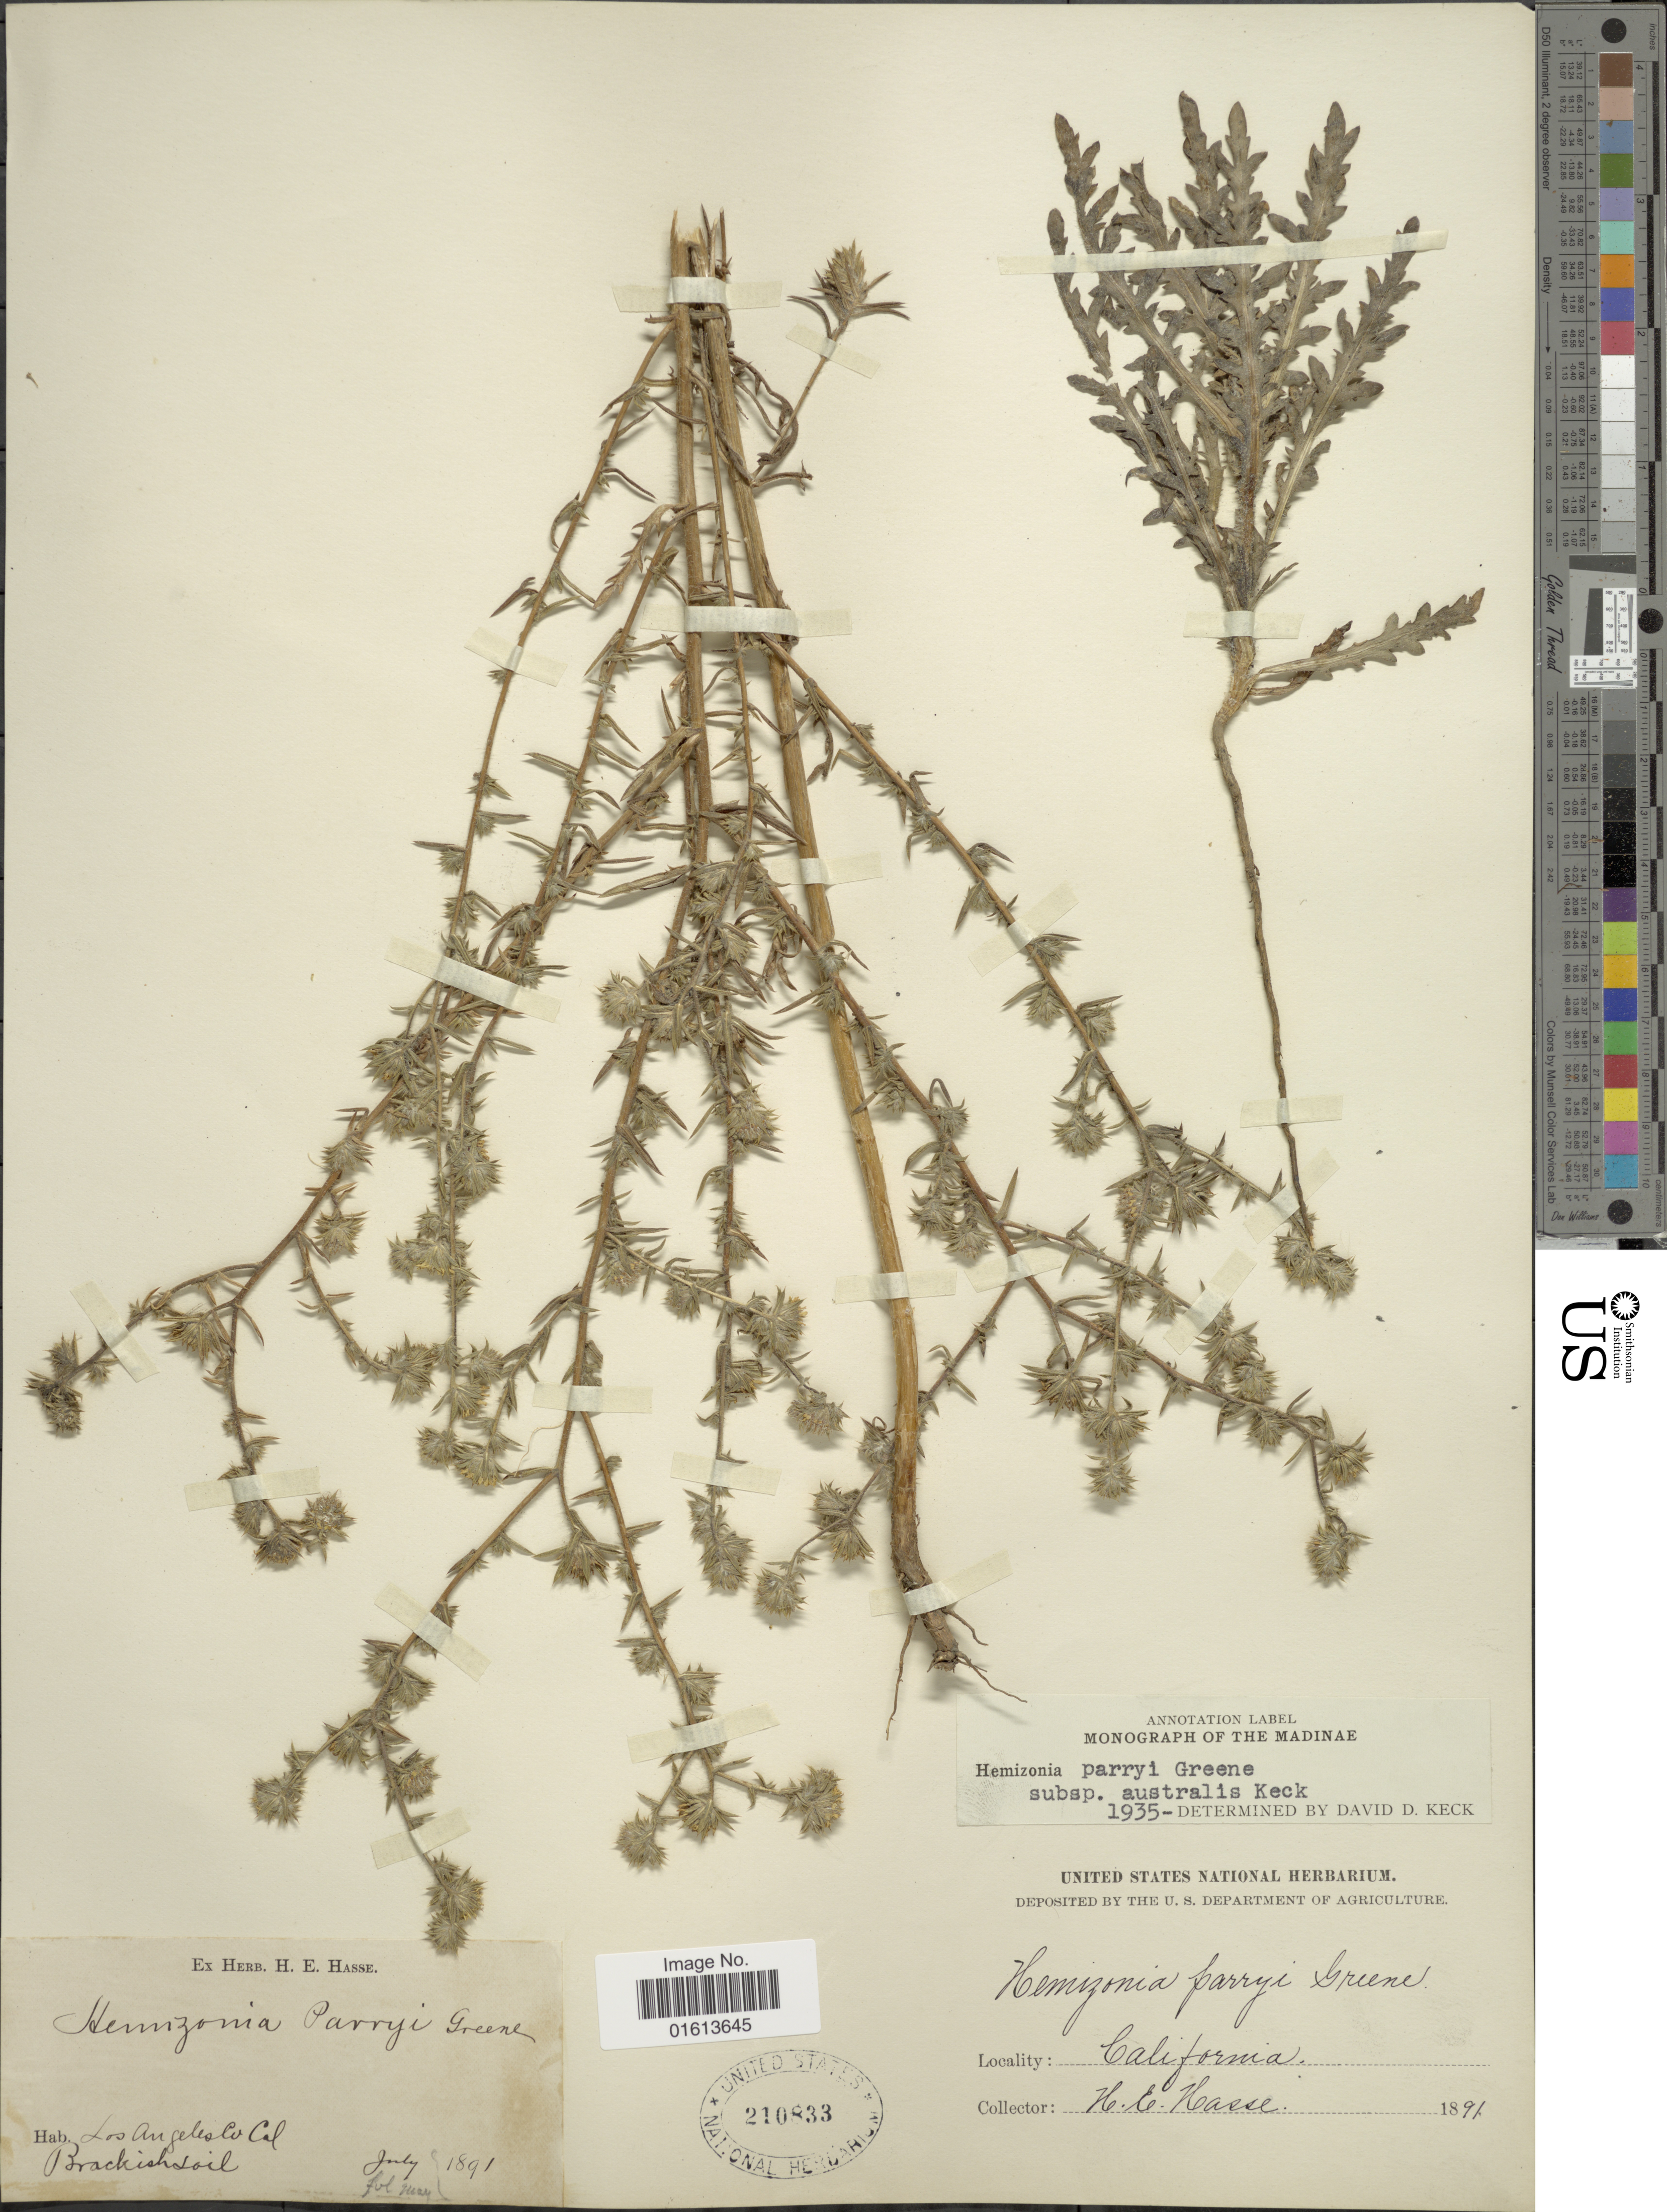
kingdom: Plantae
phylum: Tracheophyta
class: Magnoliopsida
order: Asterales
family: Asteraceae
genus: Centromadia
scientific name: Centromadia parryi subsp. australis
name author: (D.D. Keck) B.G. Baldwin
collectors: H. E. Hasse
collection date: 1891-07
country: United States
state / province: California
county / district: Los Angeles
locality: California. Los Angeles Co. Cal.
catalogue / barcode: US 210833